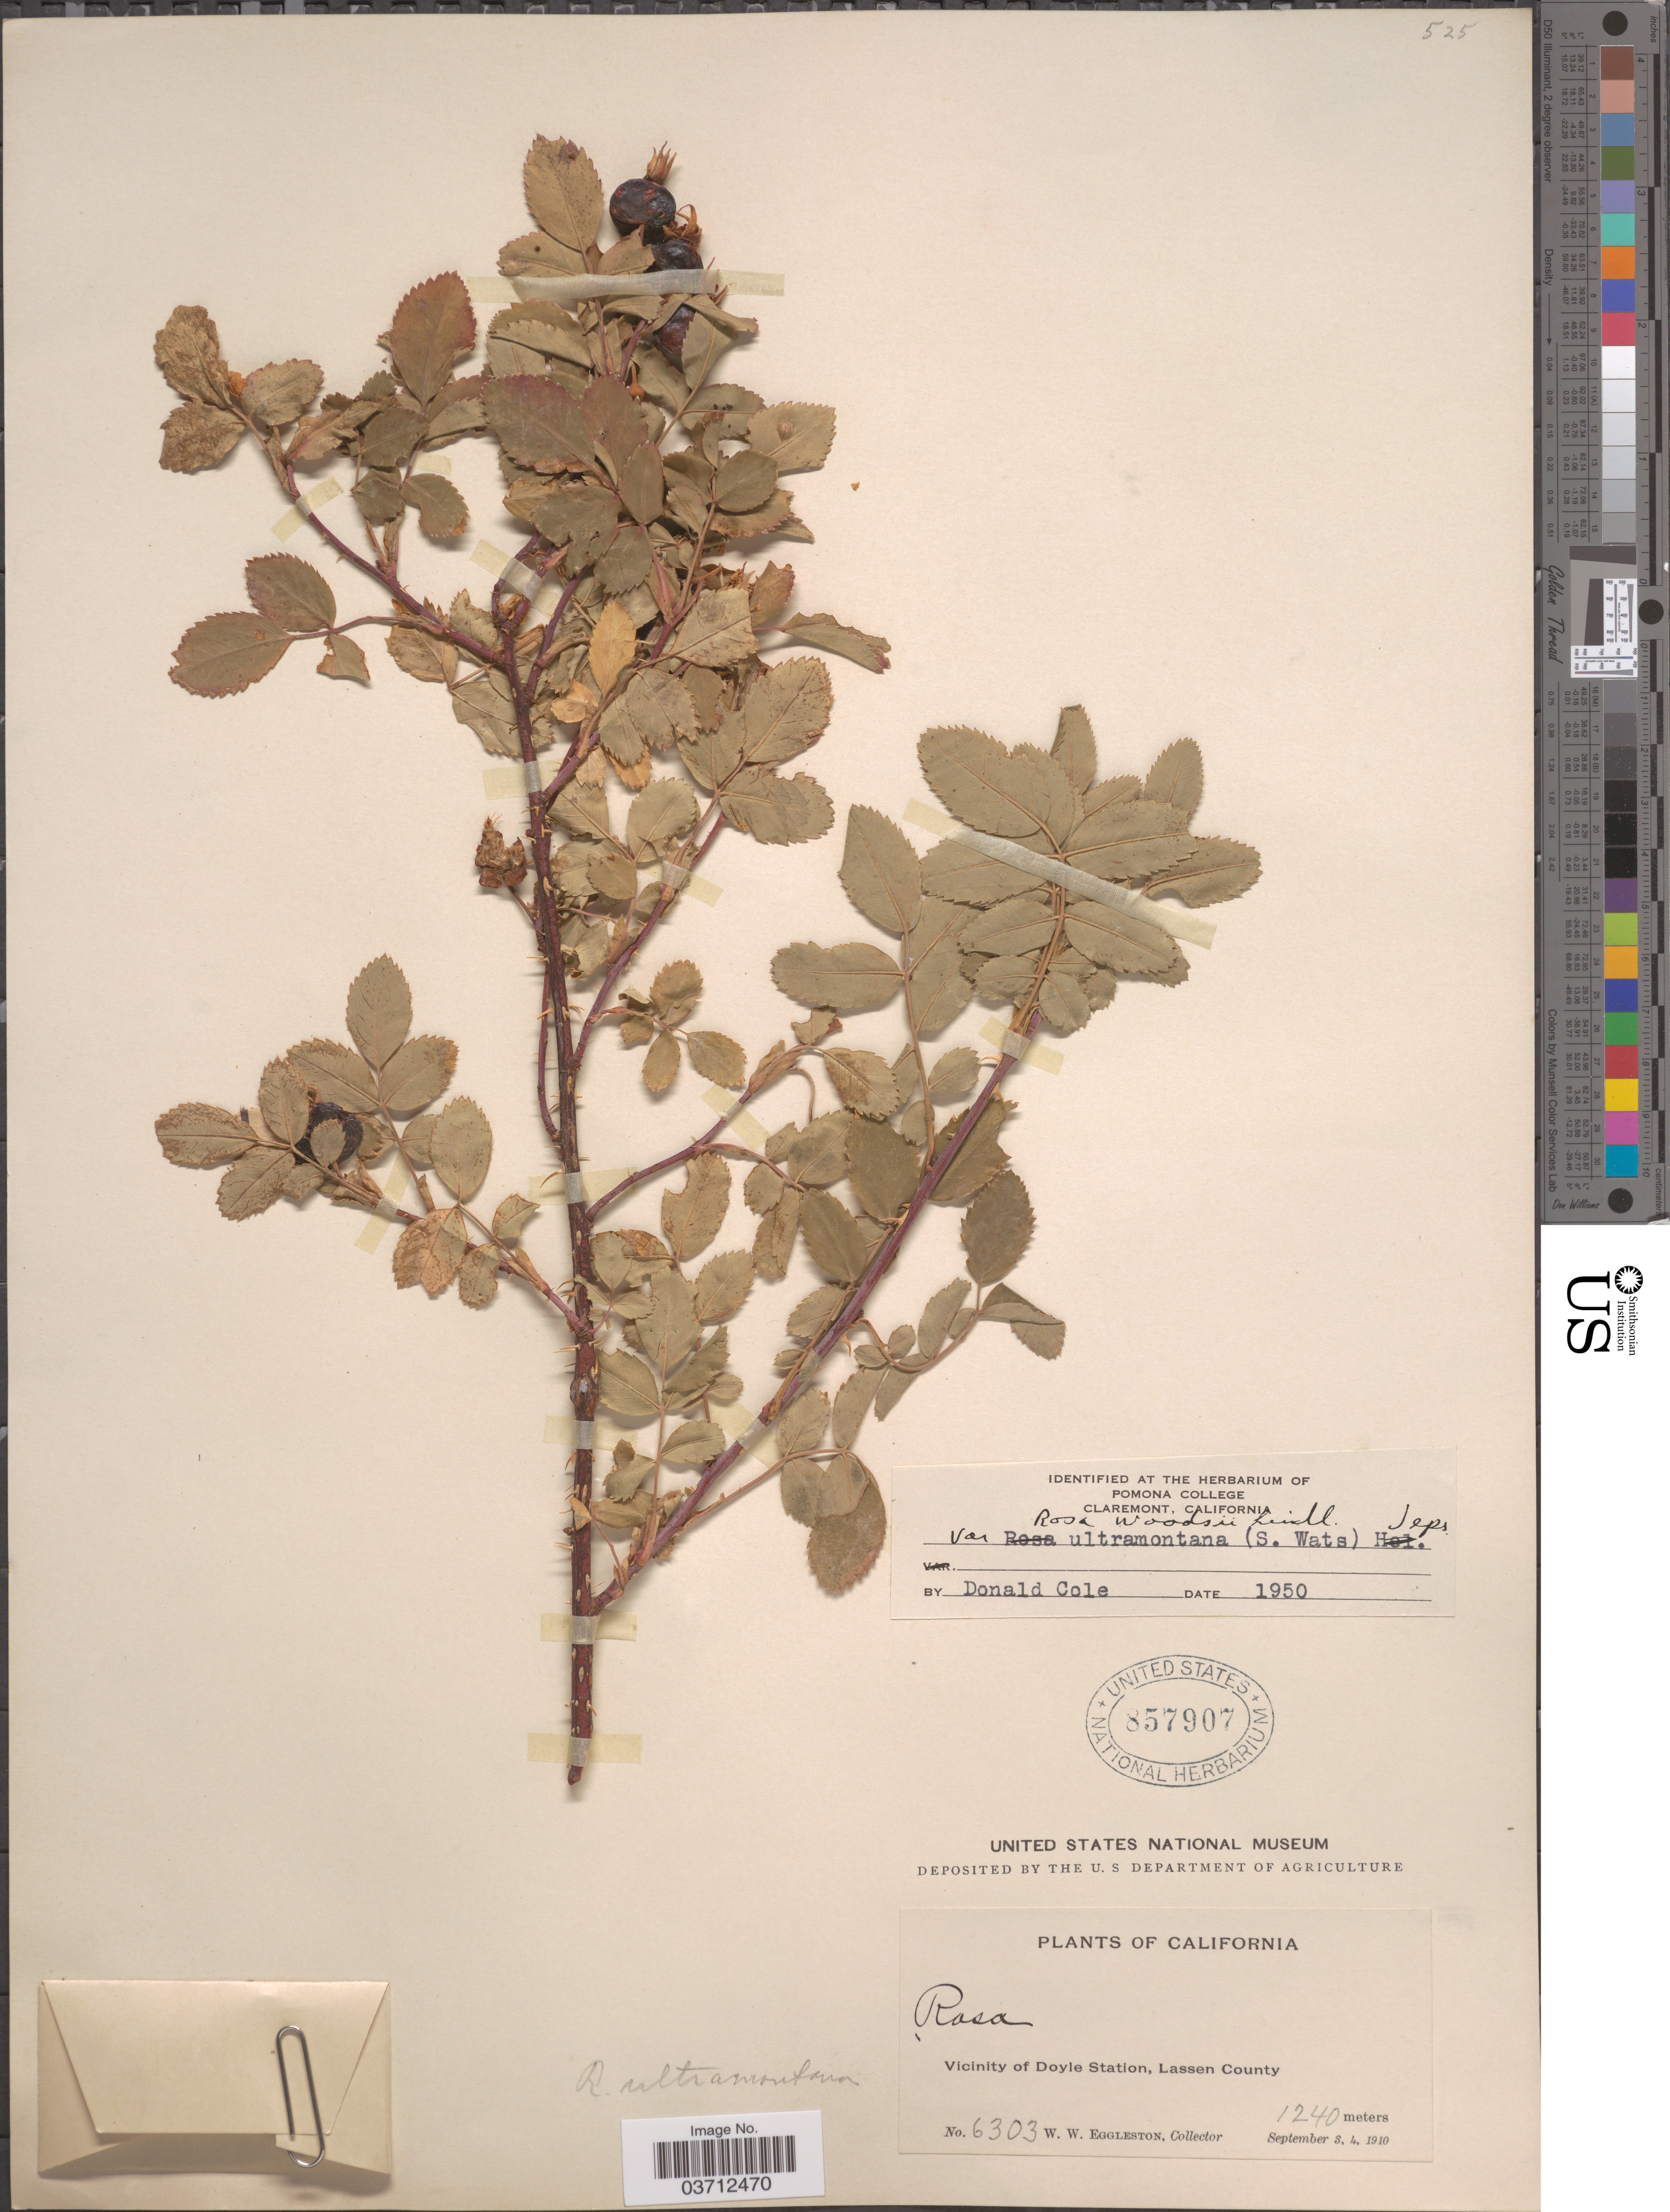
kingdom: Plantae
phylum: Tracheophyta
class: Magnoliopsida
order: Rosales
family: Rosaceae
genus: Rosa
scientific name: Rosa woodsii var. ultramontana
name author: Lindl.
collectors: W. W. Eggleston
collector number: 6303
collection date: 1910-09-03/1910-09-04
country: United States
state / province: California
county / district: Lassen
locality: Vicinity of Doyle Station, Lassen County.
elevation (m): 1240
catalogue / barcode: US 857907